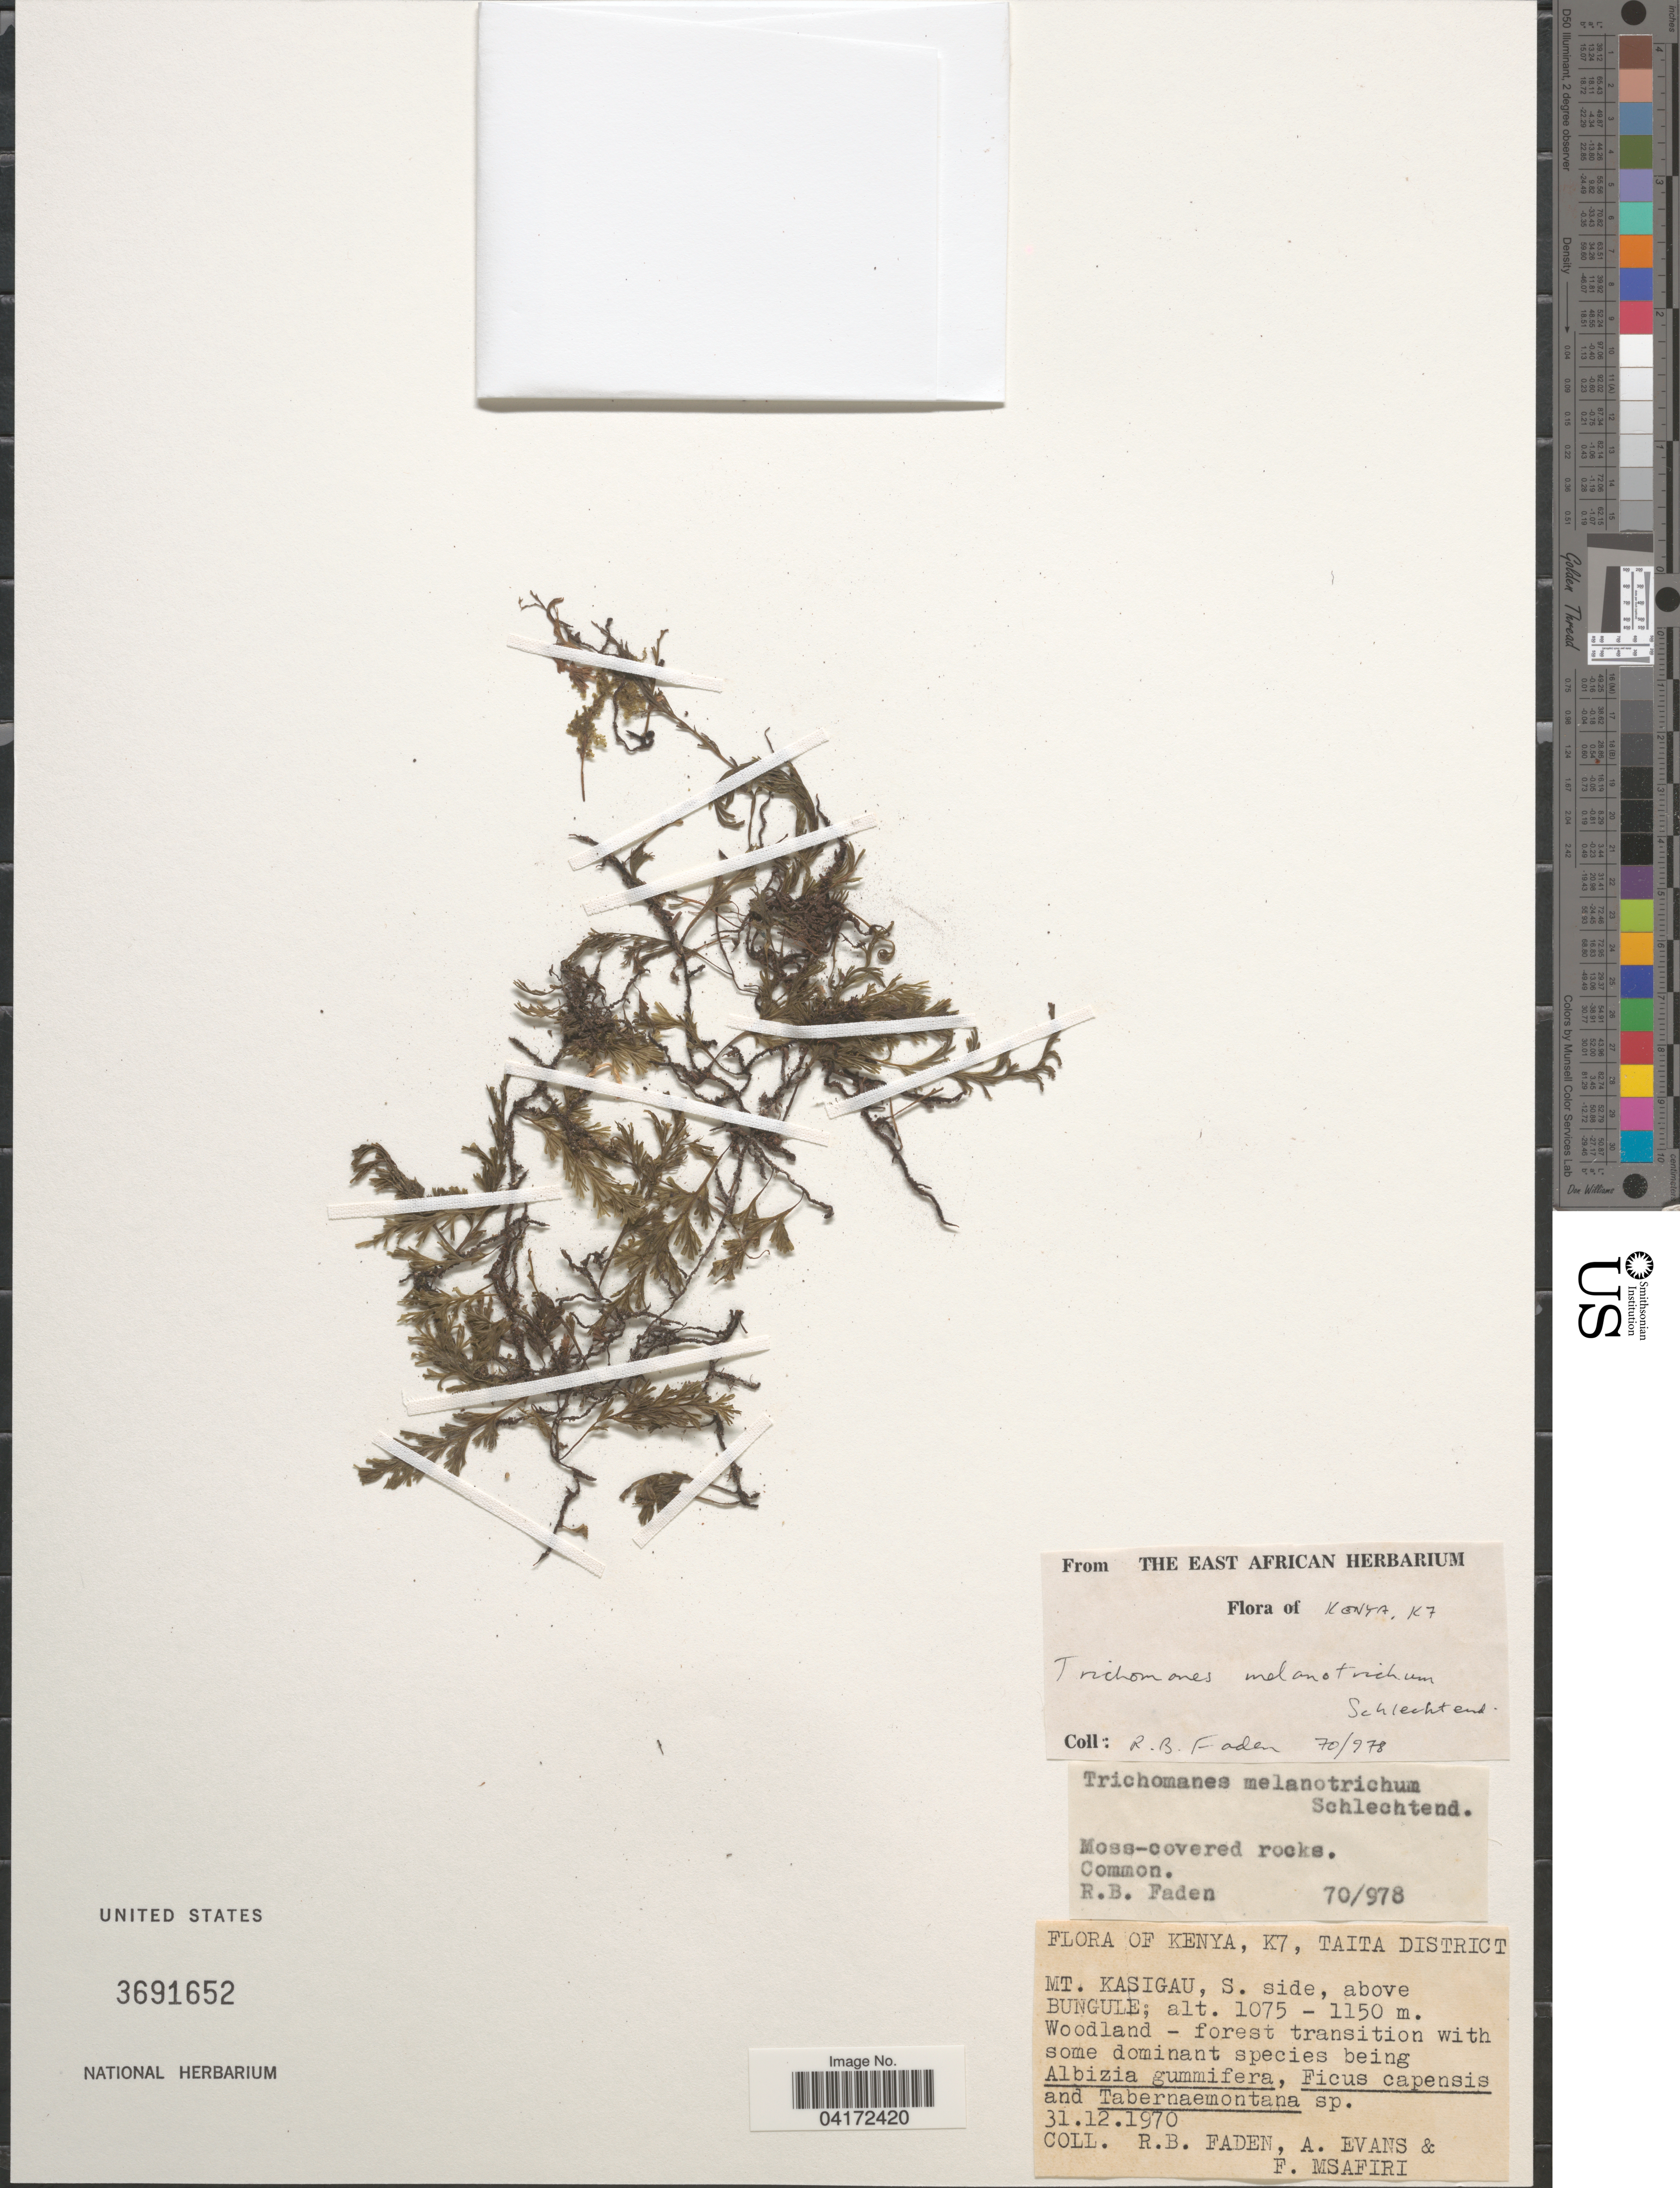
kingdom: Plantae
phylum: Tracheophyta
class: Polypodiopsida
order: Hymenophyllales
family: Hymenophyllaceae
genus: Trichomanes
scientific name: Trichomanes melanotrichum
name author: Schltdl.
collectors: R. B. Faden, A. Evans & F. Msafiri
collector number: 70/978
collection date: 1970-12-31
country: Kenya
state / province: Taita Taveta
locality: K7, Taita District. Mt. Kasigau, S. side, above Bungule.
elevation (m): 1075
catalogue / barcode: US 3691652